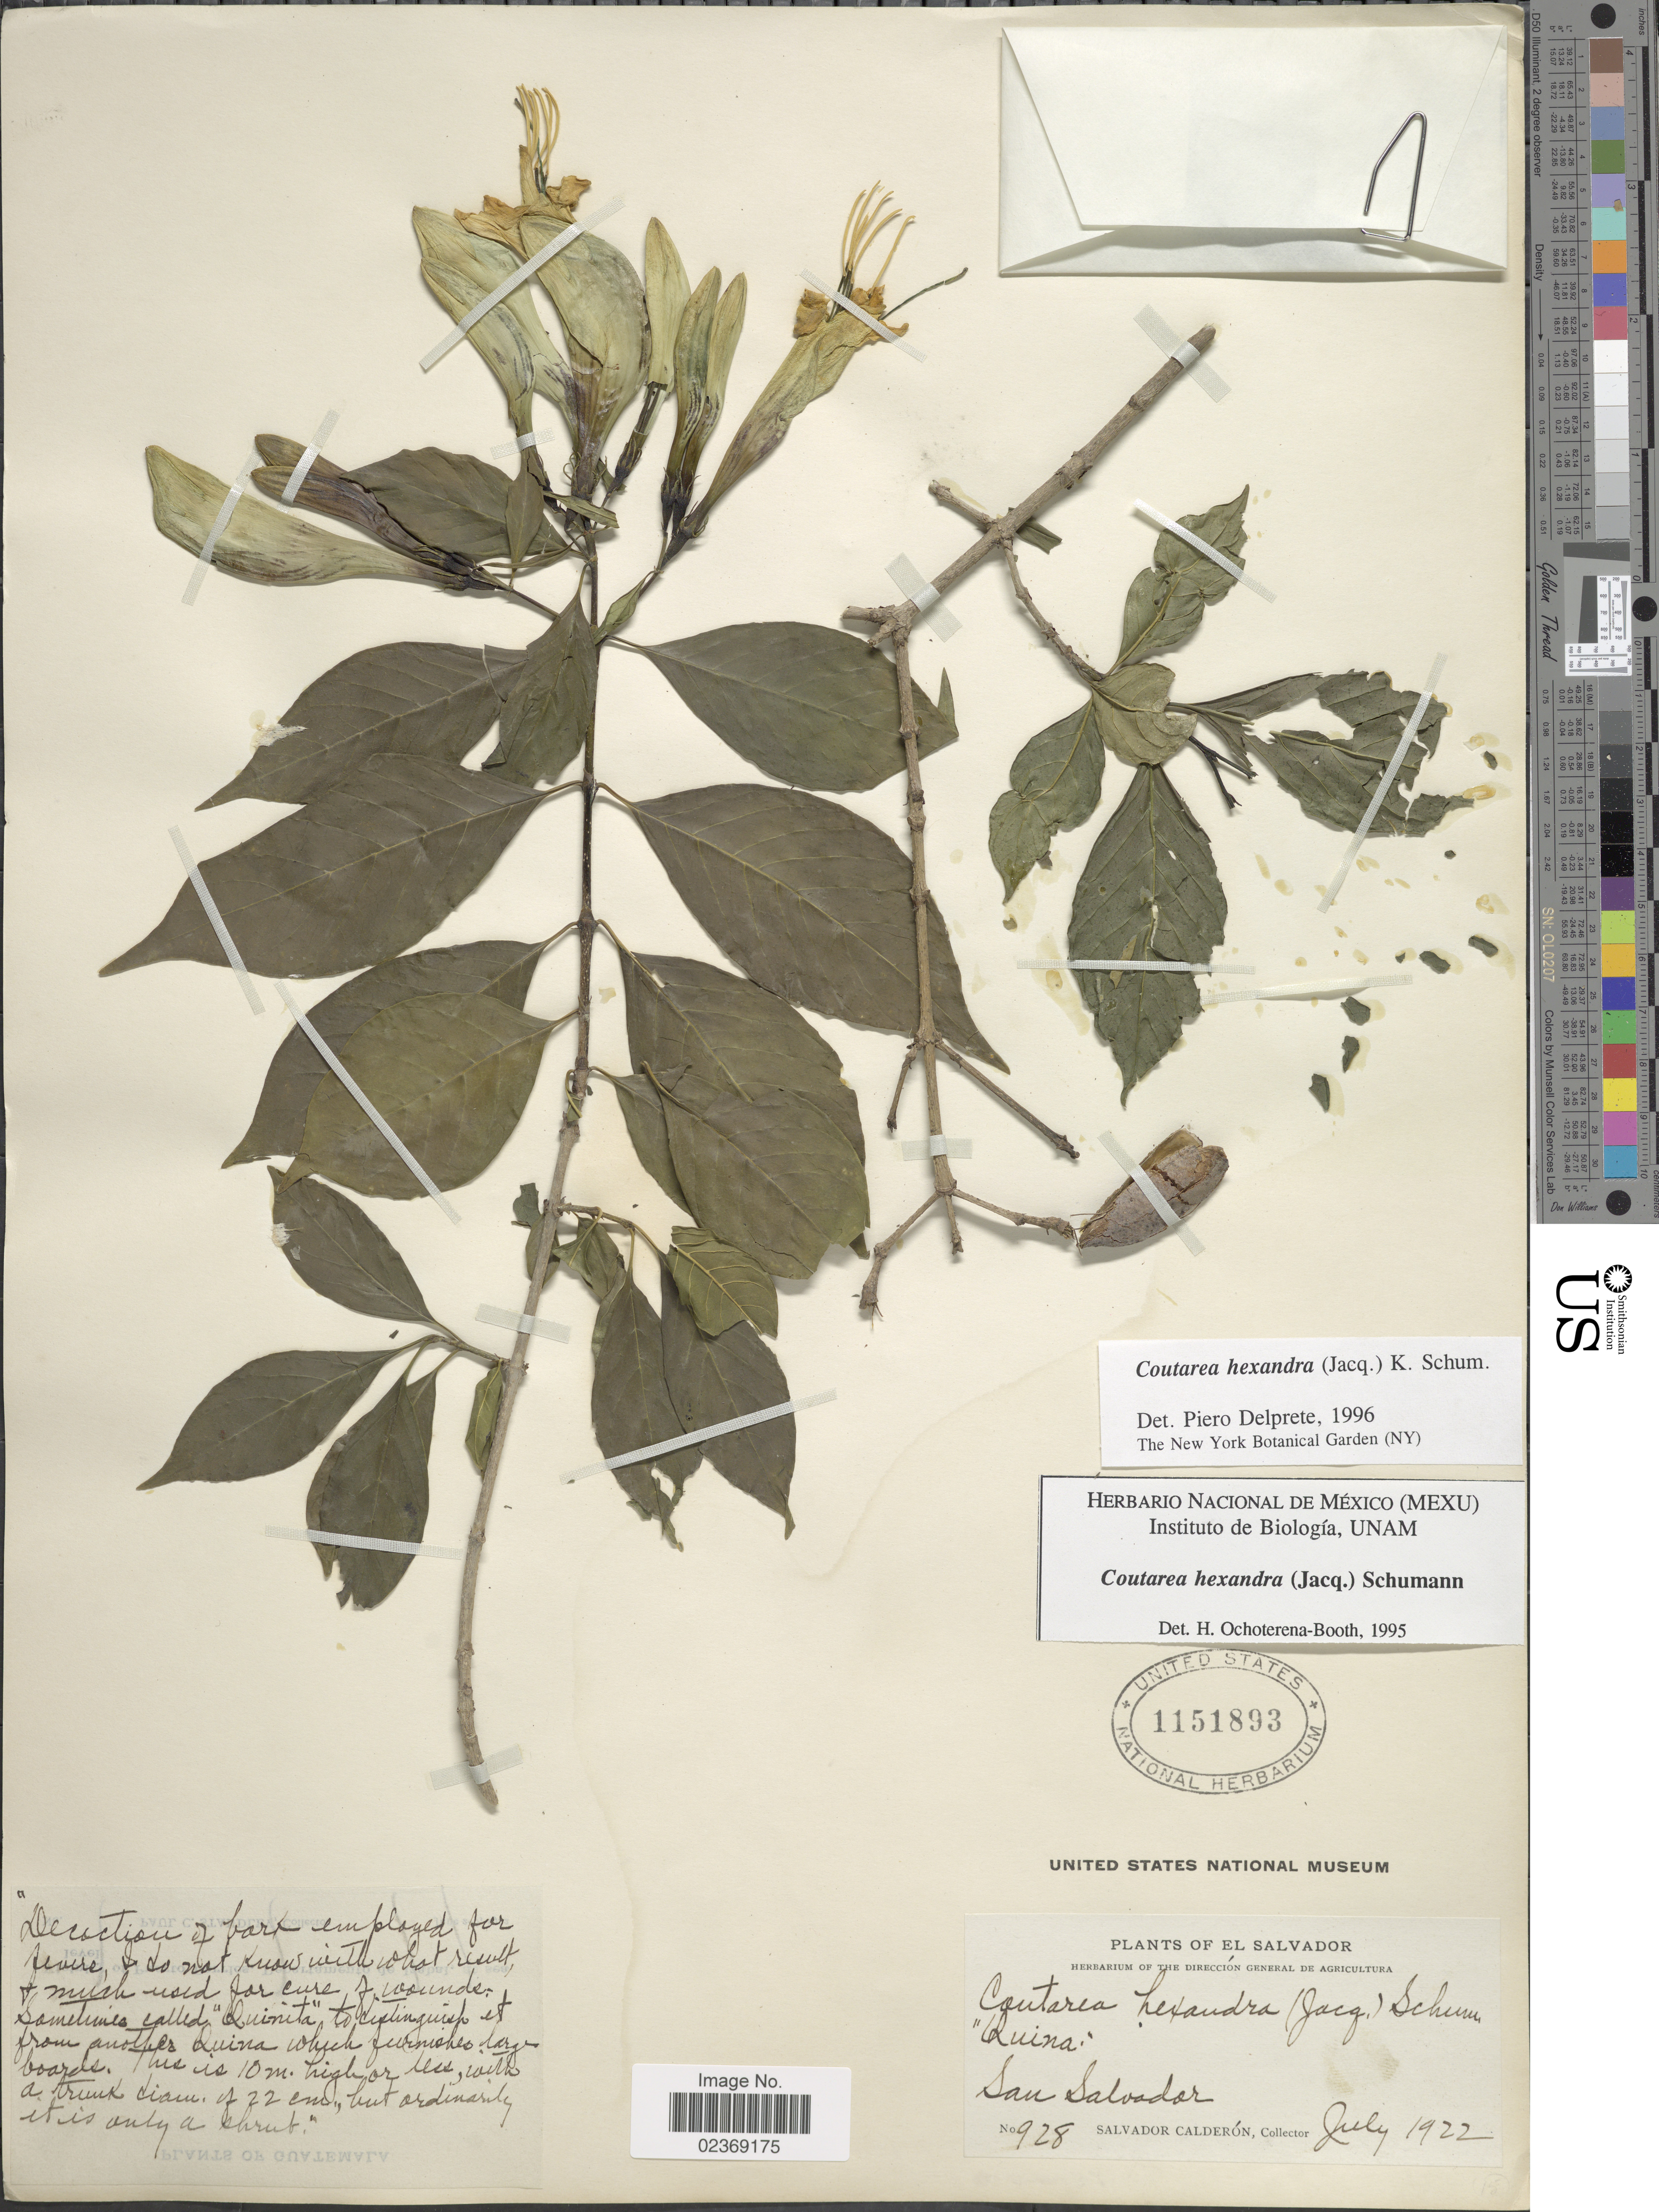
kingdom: Plantae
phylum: Tracheophyta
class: Magnoliopsida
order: Gentianales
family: Rubiaceae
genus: Coutarea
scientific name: Coutarea hexandra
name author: (Jacq.) K. Schum.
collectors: S. Calderón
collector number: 928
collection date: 1922-07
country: El Salvador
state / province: San Salvador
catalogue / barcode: US 1151893